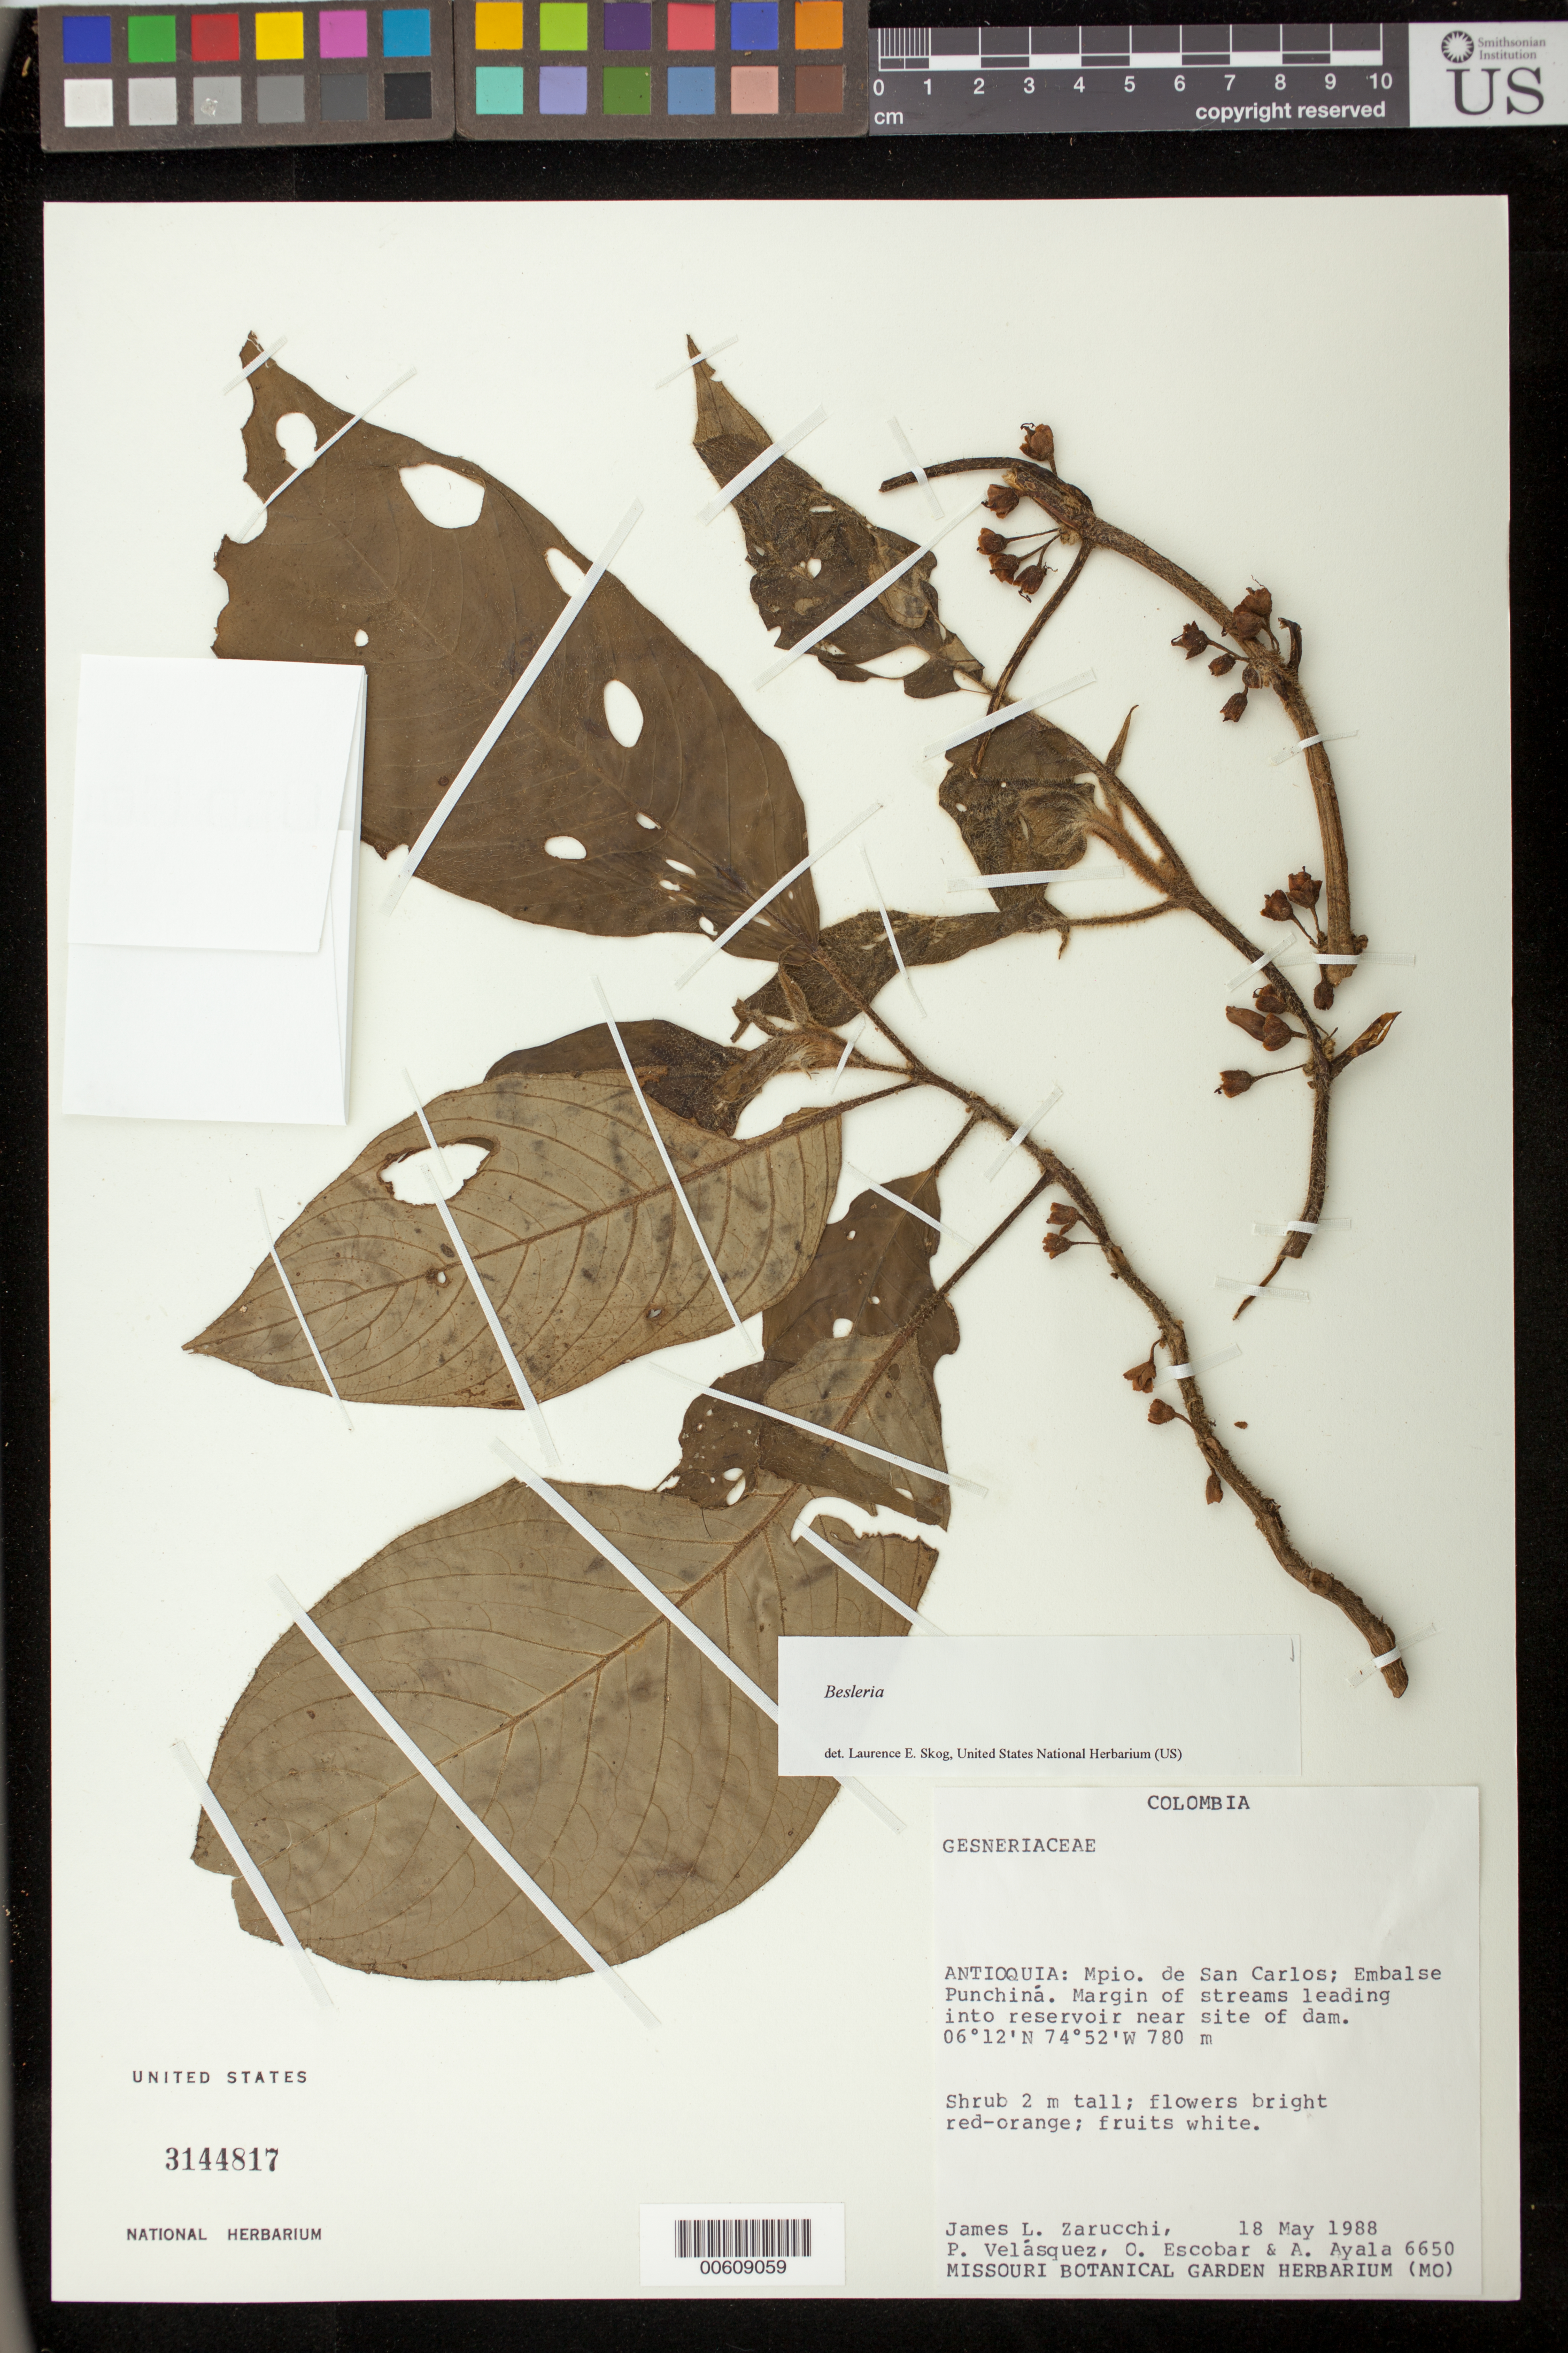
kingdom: Plantae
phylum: Tracheophyta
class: Magnoliopsida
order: Lamiales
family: Gesneriaceae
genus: Besleria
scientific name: Besleria sp.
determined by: Skog, Laurence E.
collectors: J. L. Zarucchi, P. Velasquez, O. D. Escobar & A. Ayala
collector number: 6650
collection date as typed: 18 May 1988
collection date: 1988-05-18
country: Colombia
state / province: Antioquia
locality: Mpio. de San Carlos; Embalse Punchiná; margin of streams leading into reservoir near site of dam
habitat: Margin of streams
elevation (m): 780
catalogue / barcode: US 3144817